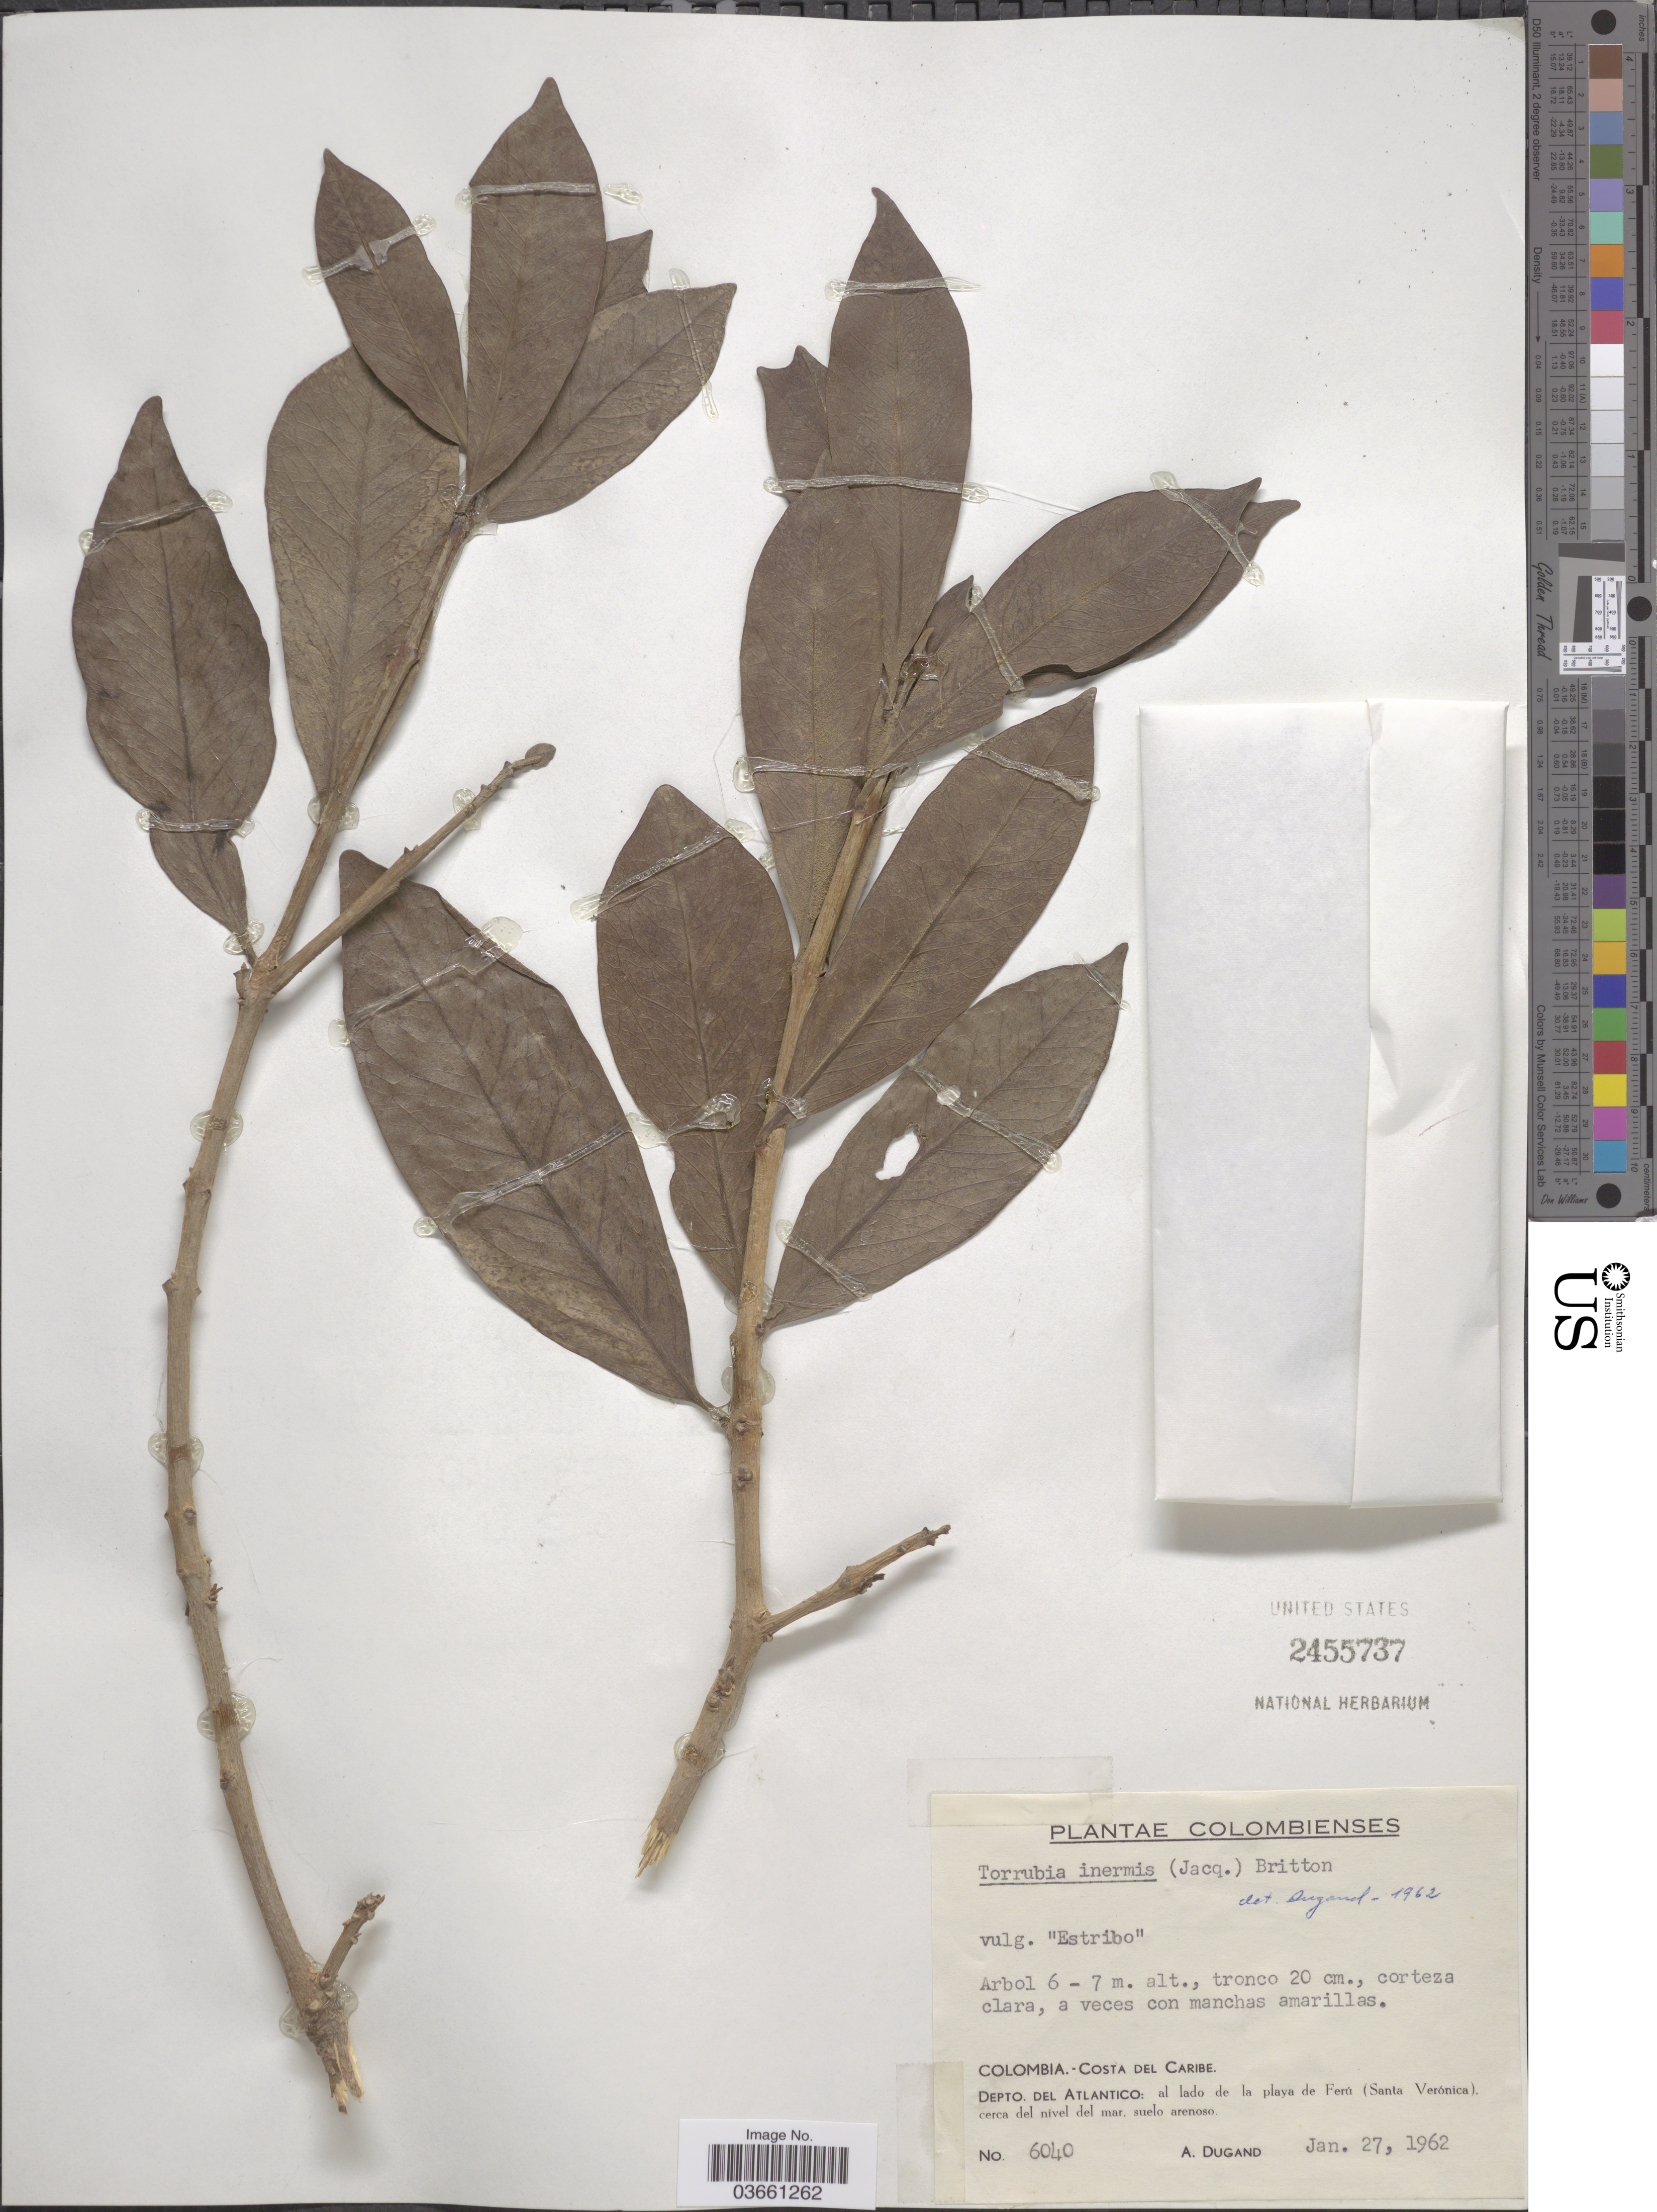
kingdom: Plantae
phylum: Tracheophyta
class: Magnoliopsida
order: Caryophyllales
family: Nyctaginaceae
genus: Guapira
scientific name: Guapira fragrans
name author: (Dum. Cours.) Little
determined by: Strong, Mark T., (BOT), Smithsonian Institution - National Museum of Natural History (UNITED STATES)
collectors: A. Dugand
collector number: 6040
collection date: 1962-01-27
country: Colombia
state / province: Atlántico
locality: Costa del Caribe. Depto. del Atlantico: al lado de la playa de Ferú (Santa Verónica).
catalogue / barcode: US 2455737